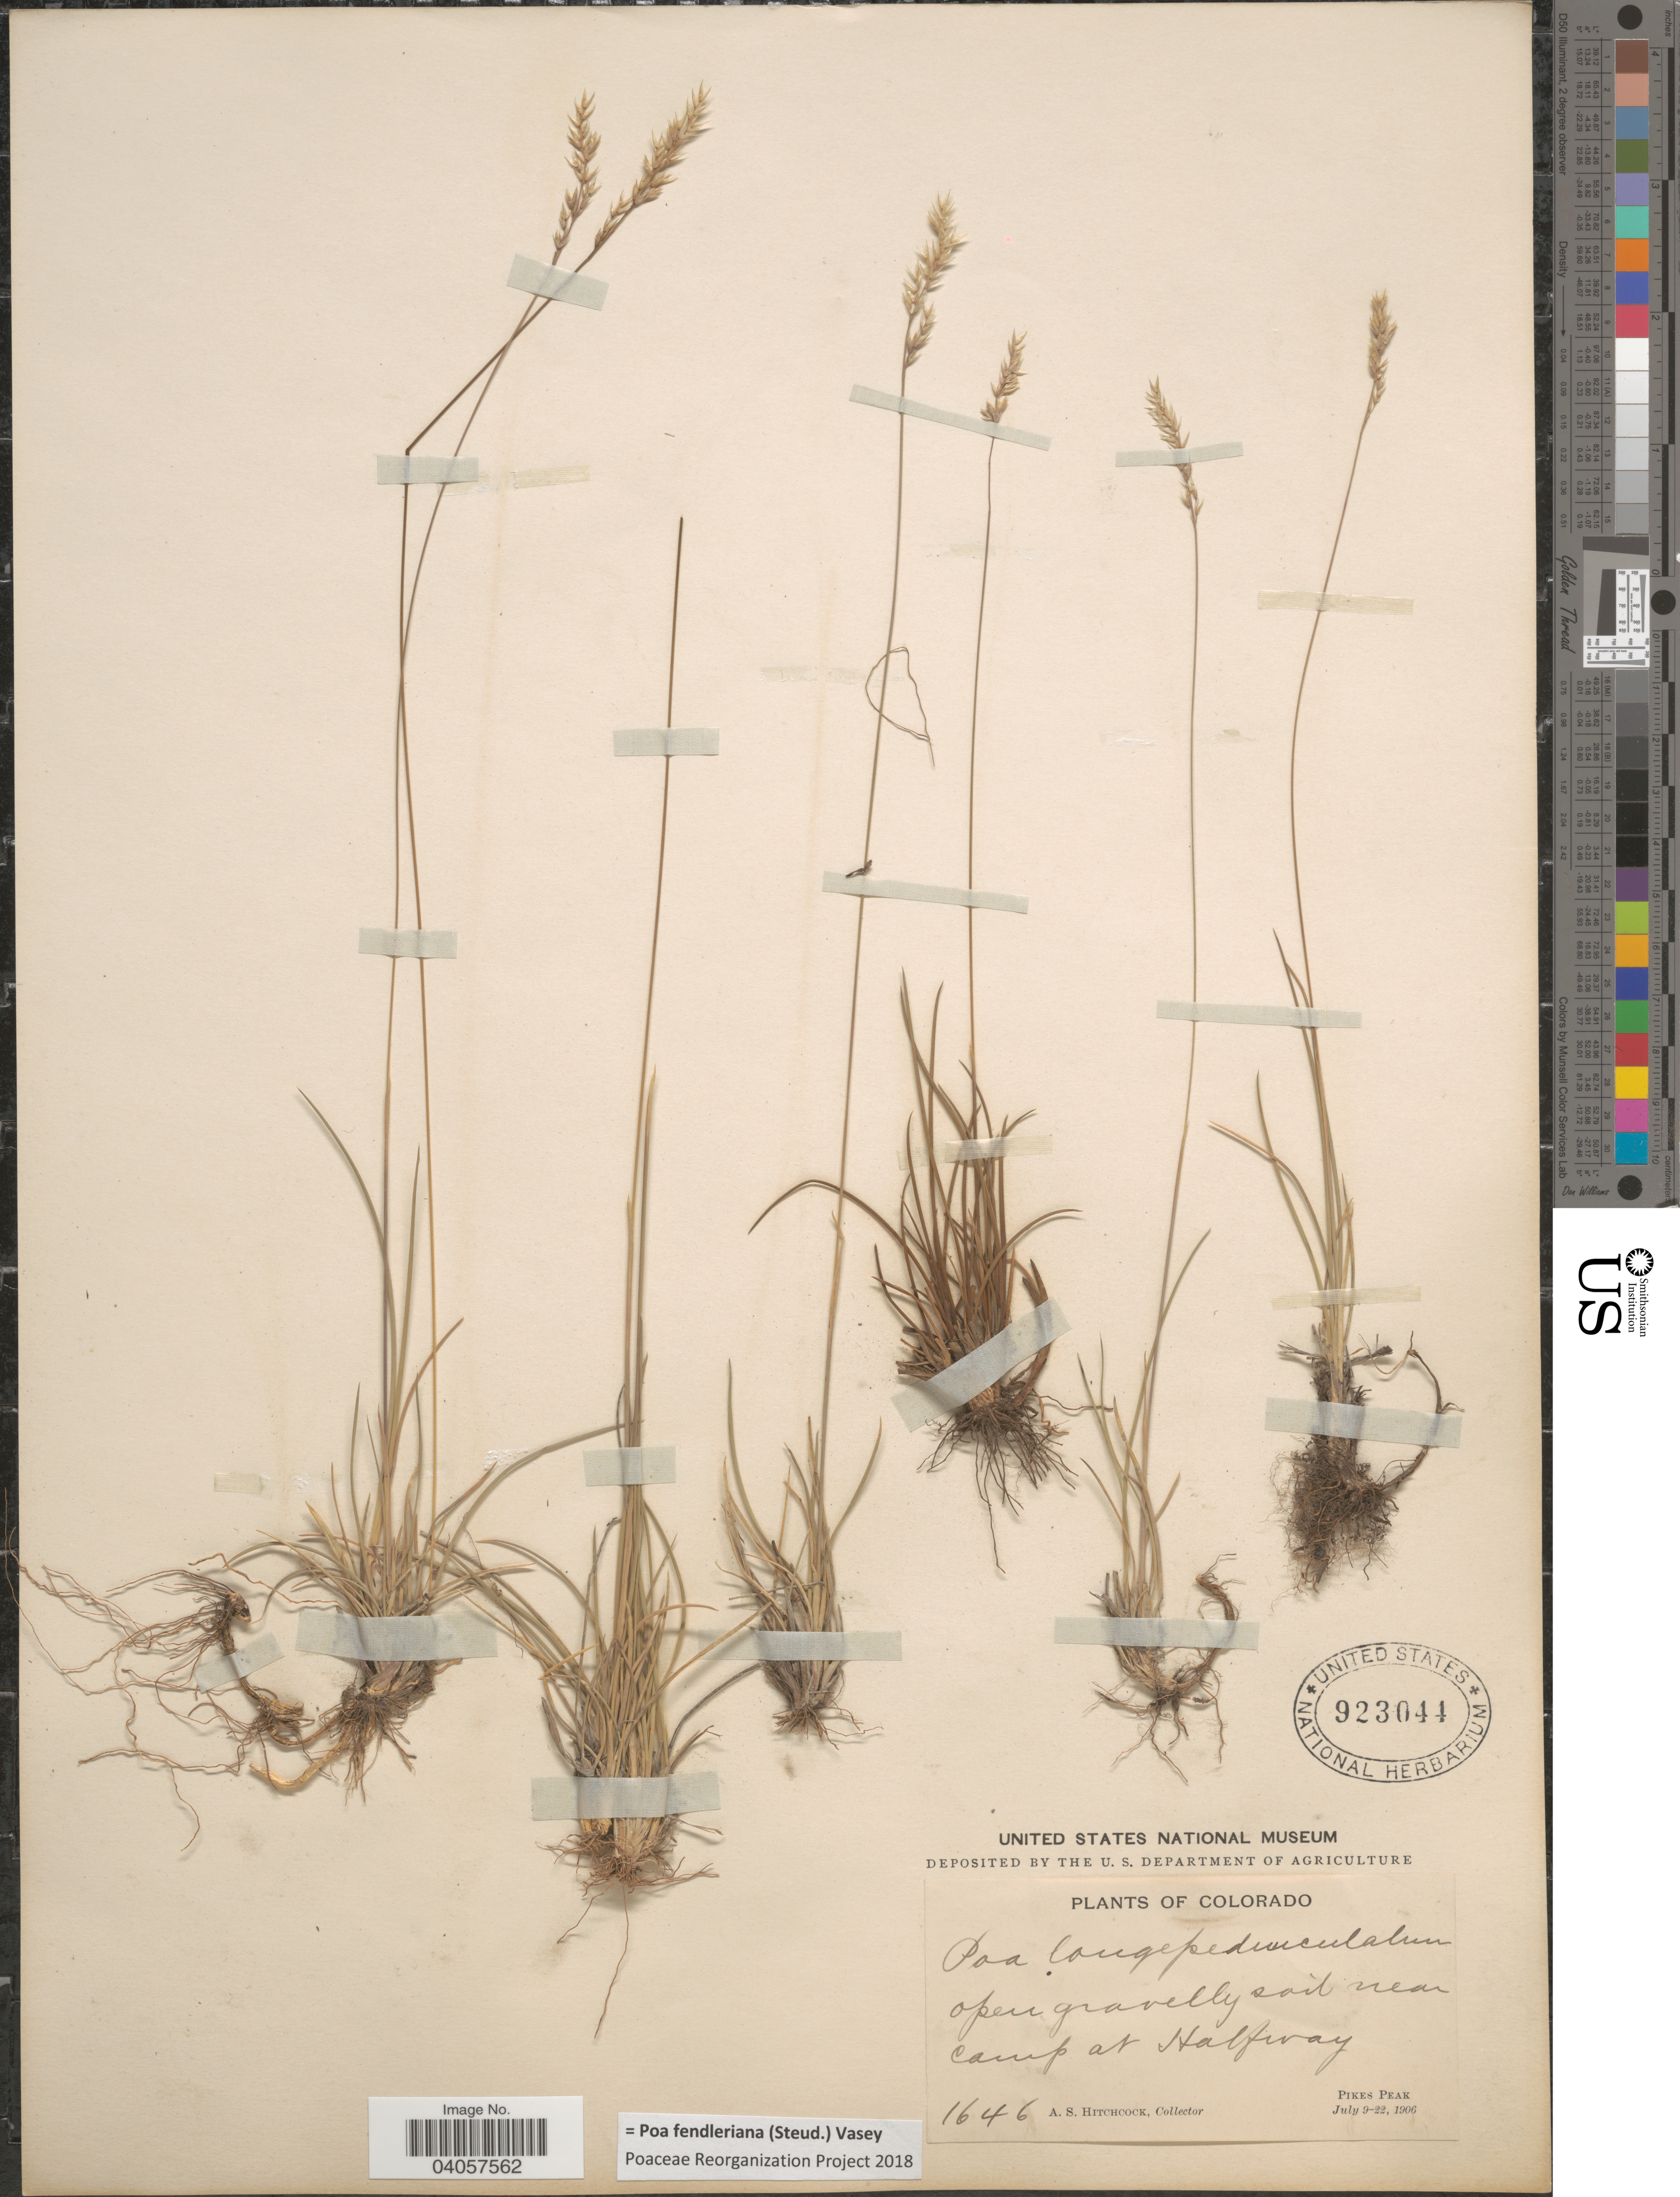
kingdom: Plantae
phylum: Tracheophyta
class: Liliopsida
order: Poales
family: Poaceae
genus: Poa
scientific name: Poa fendleriana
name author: (Steud.) Vasey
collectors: A. S. Hitchcock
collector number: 1646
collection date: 1906-07-09/1906-07-22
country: United States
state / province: Colorado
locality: Near camp at Halfway, Pikes Peak.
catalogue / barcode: US 923044